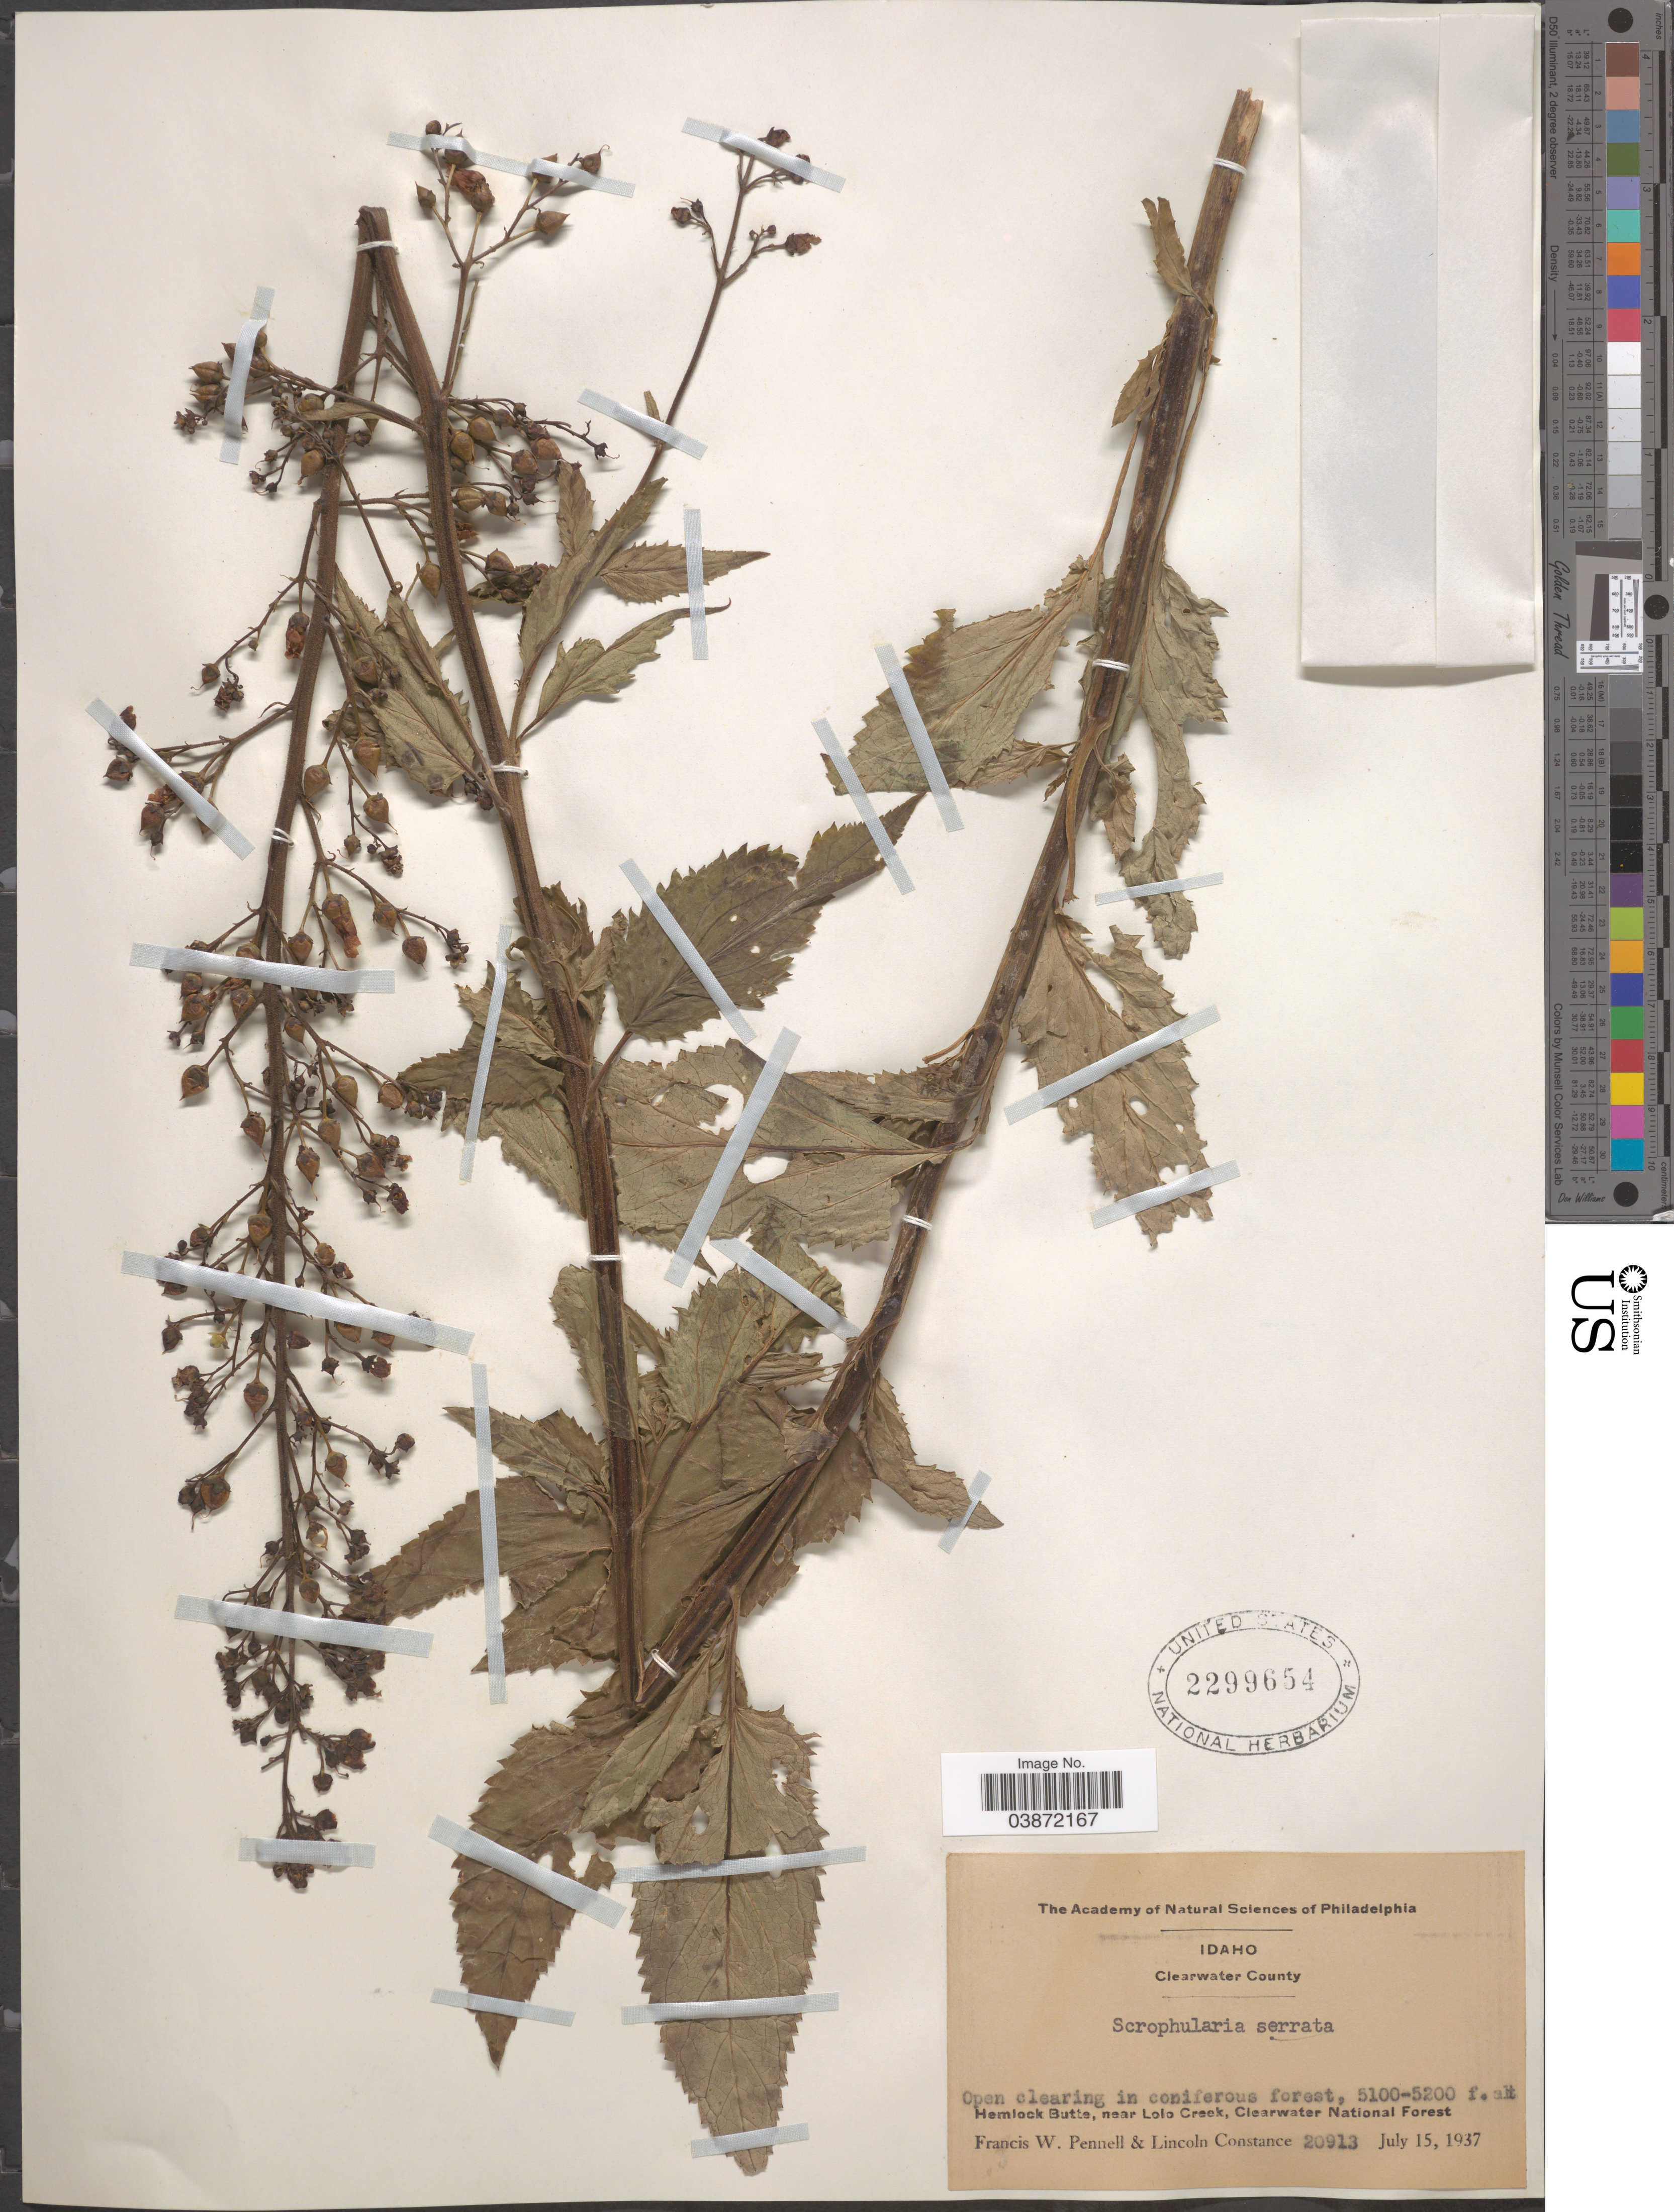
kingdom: Plantae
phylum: Tracheophyta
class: Magnoliopsida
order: Lamiales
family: Scrophulariaceae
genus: Scrophularia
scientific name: Scrophularia serrata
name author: Rydb.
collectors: F. W. Pennell & L. Constance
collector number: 20913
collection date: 1937-07-15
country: United States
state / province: Idaho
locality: Clearwater County. Hemlock Butte, near Lolo Creek, Clearwater National Forest.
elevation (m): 1554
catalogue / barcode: US 2299654